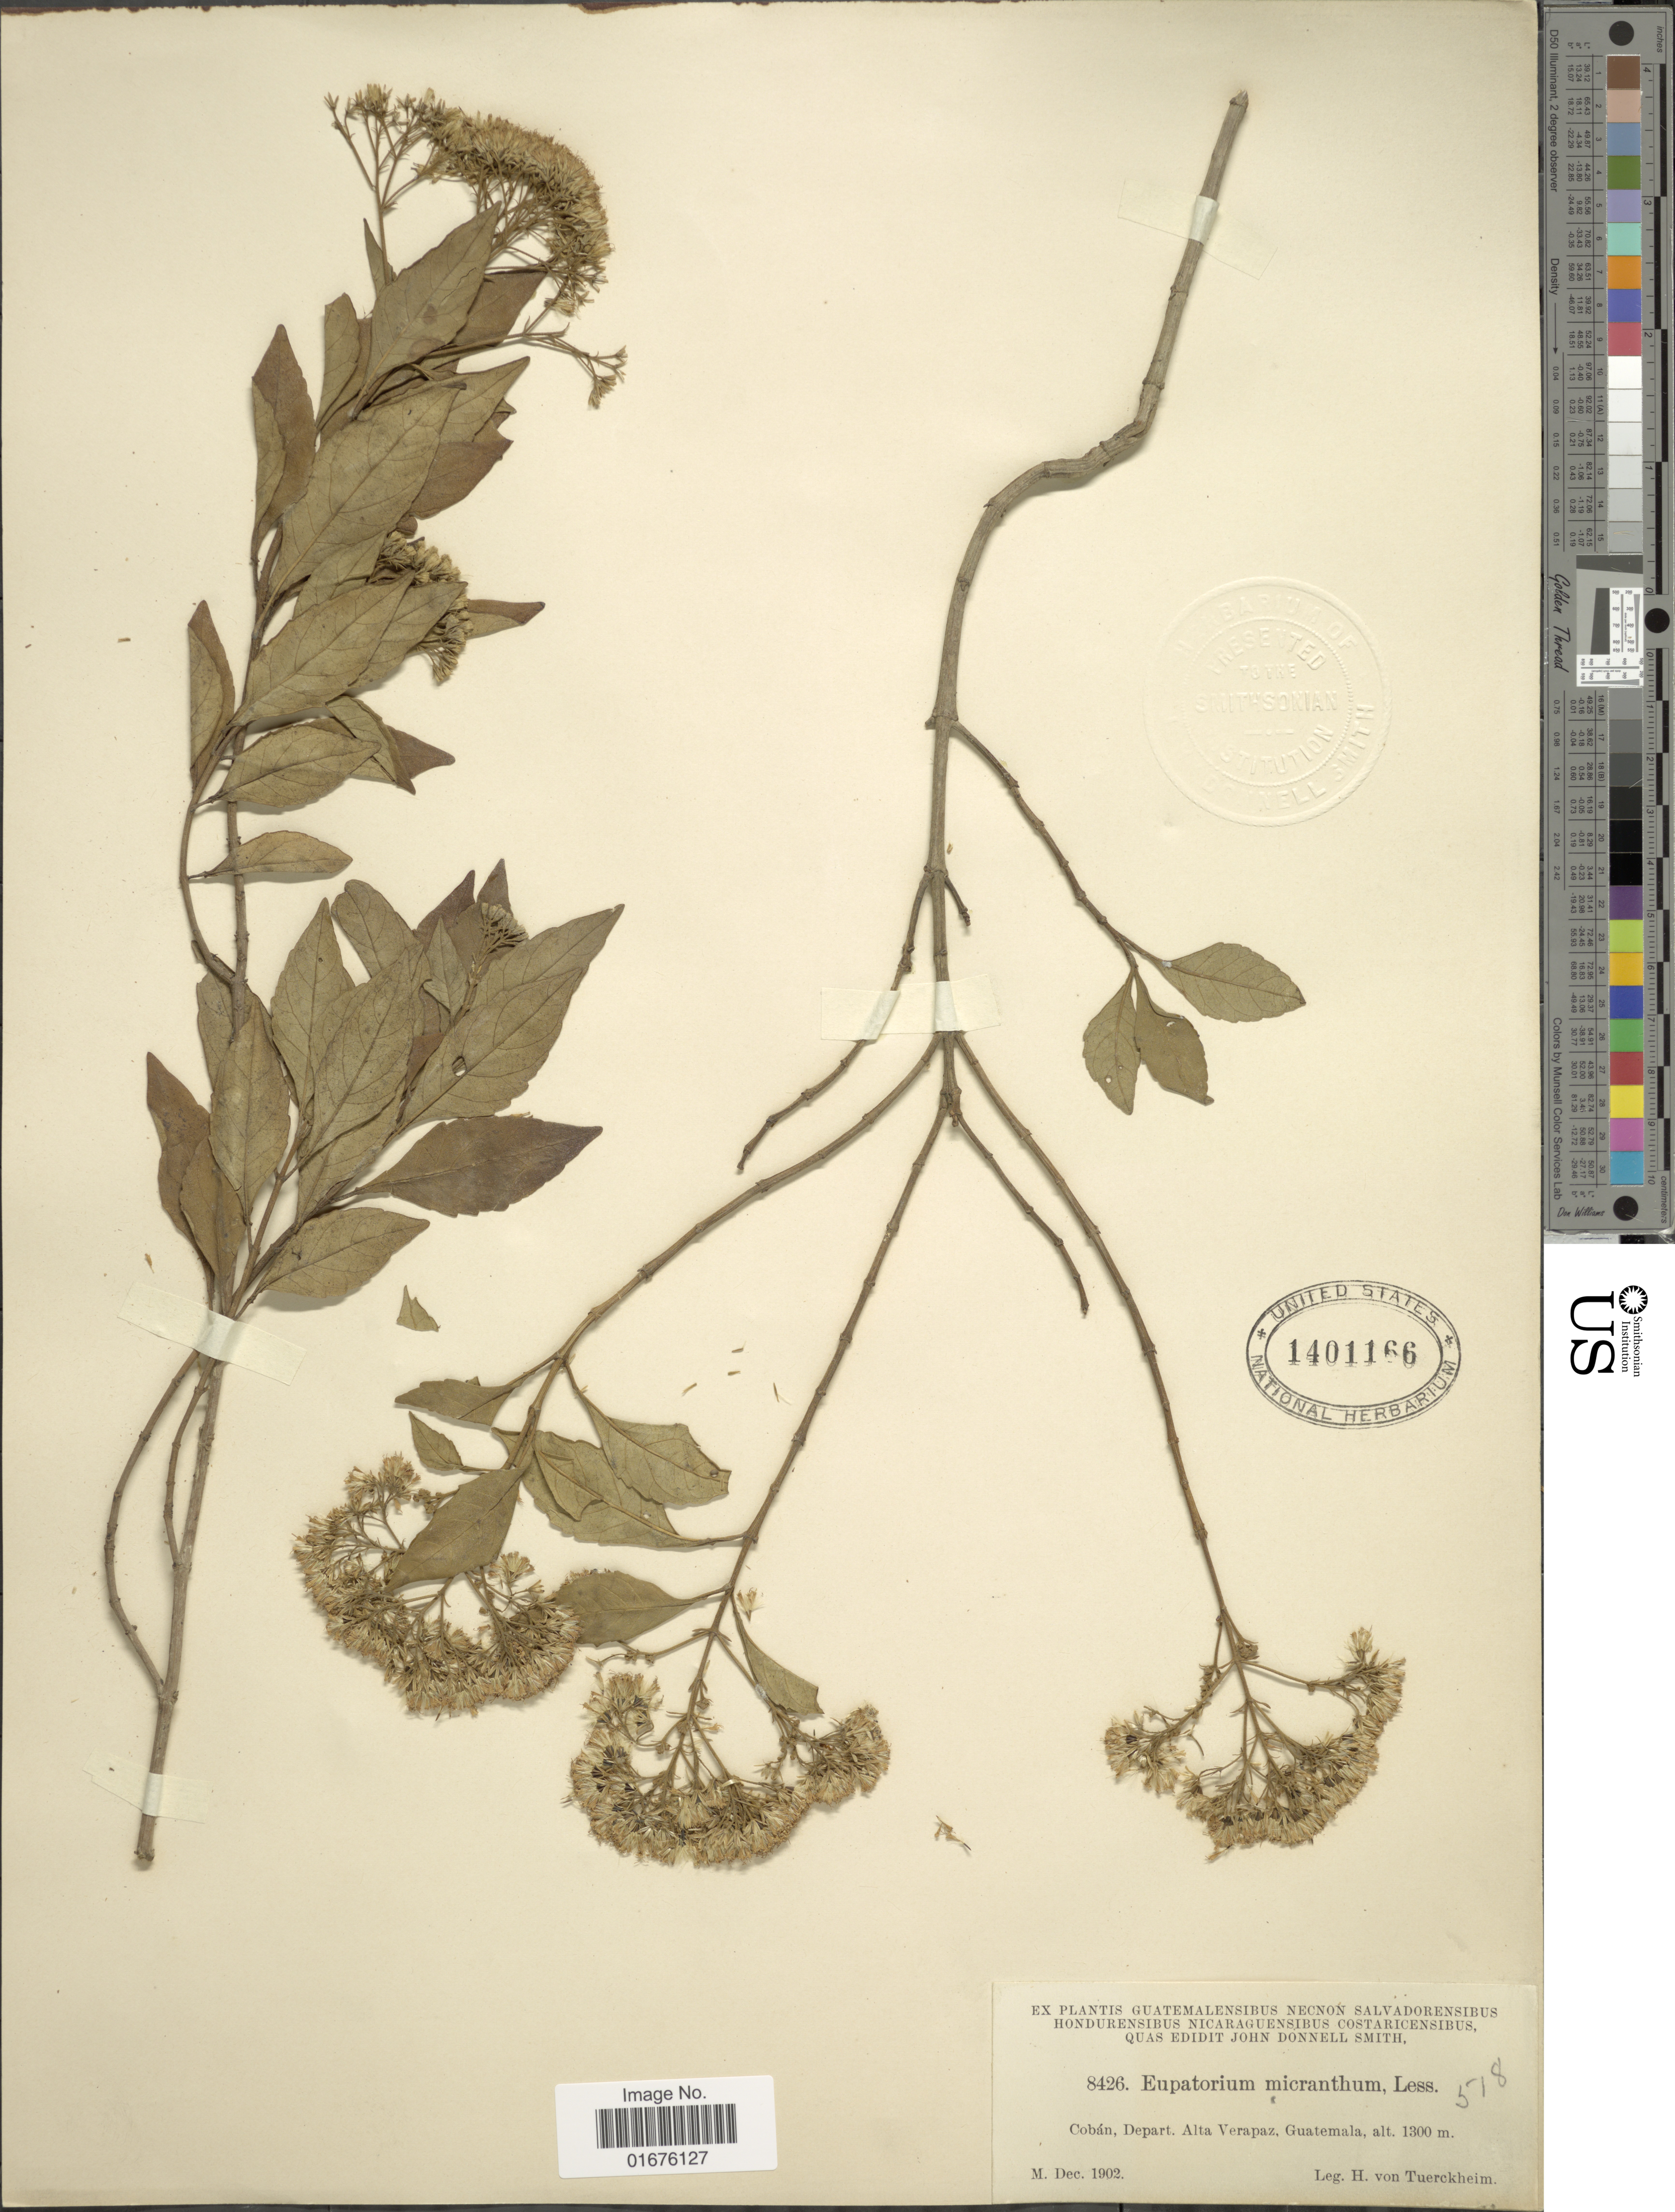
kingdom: Plantae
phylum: Tracheophyta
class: Magnoliopsida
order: Asterales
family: Asteraceae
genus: Ageratina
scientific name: Ageratina ligustrina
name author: (DC.) R.M. King & H. Rob.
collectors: H. von Türckheim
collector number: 8426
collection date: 1902-12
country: Guatemala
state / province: Alta Verapaz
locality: Cobán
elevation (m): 1300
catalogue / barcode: US 1401166